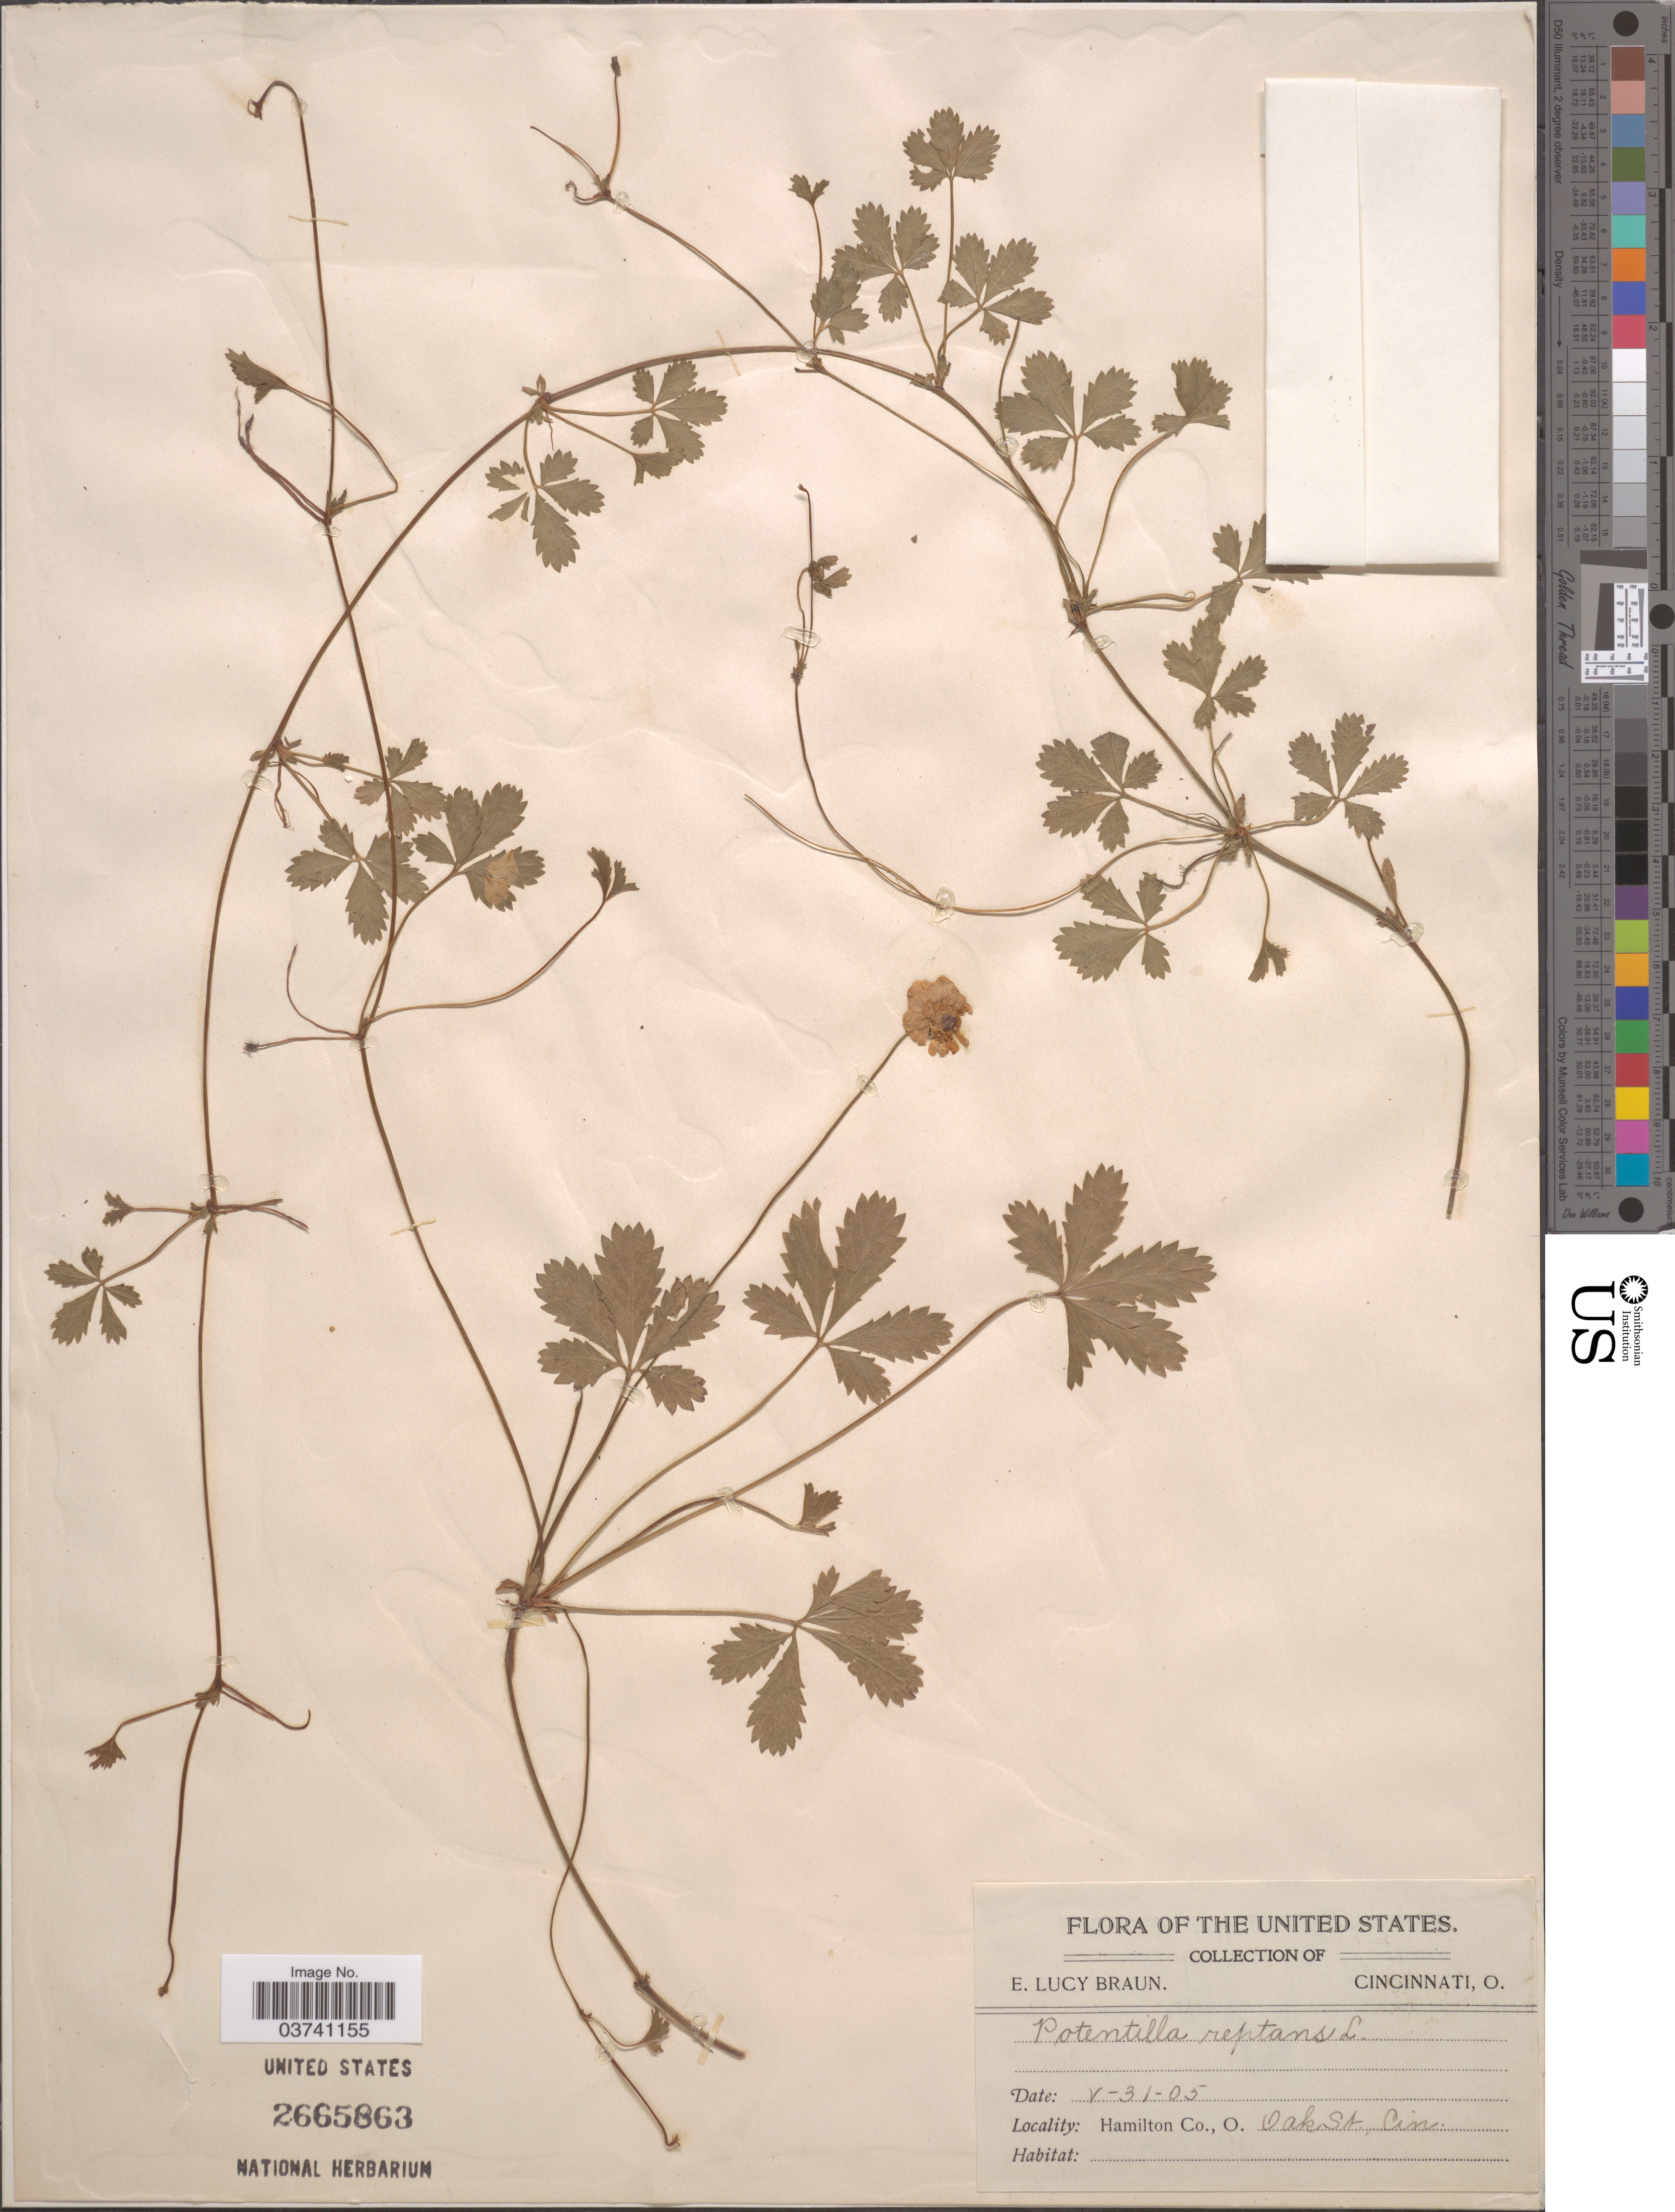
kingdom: Plantae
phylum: Tracheophyta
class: Magnoliopsida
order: Rosales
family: Rosaceae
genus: Potentilla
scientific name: Potentilla reptans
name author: L.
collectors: E. L. Braun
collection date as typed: Transcribed d/m/y: 31/5/5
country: United States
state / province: Ohio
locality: Hamilton Co., Oak St., Cin.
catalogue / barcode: US 2665863